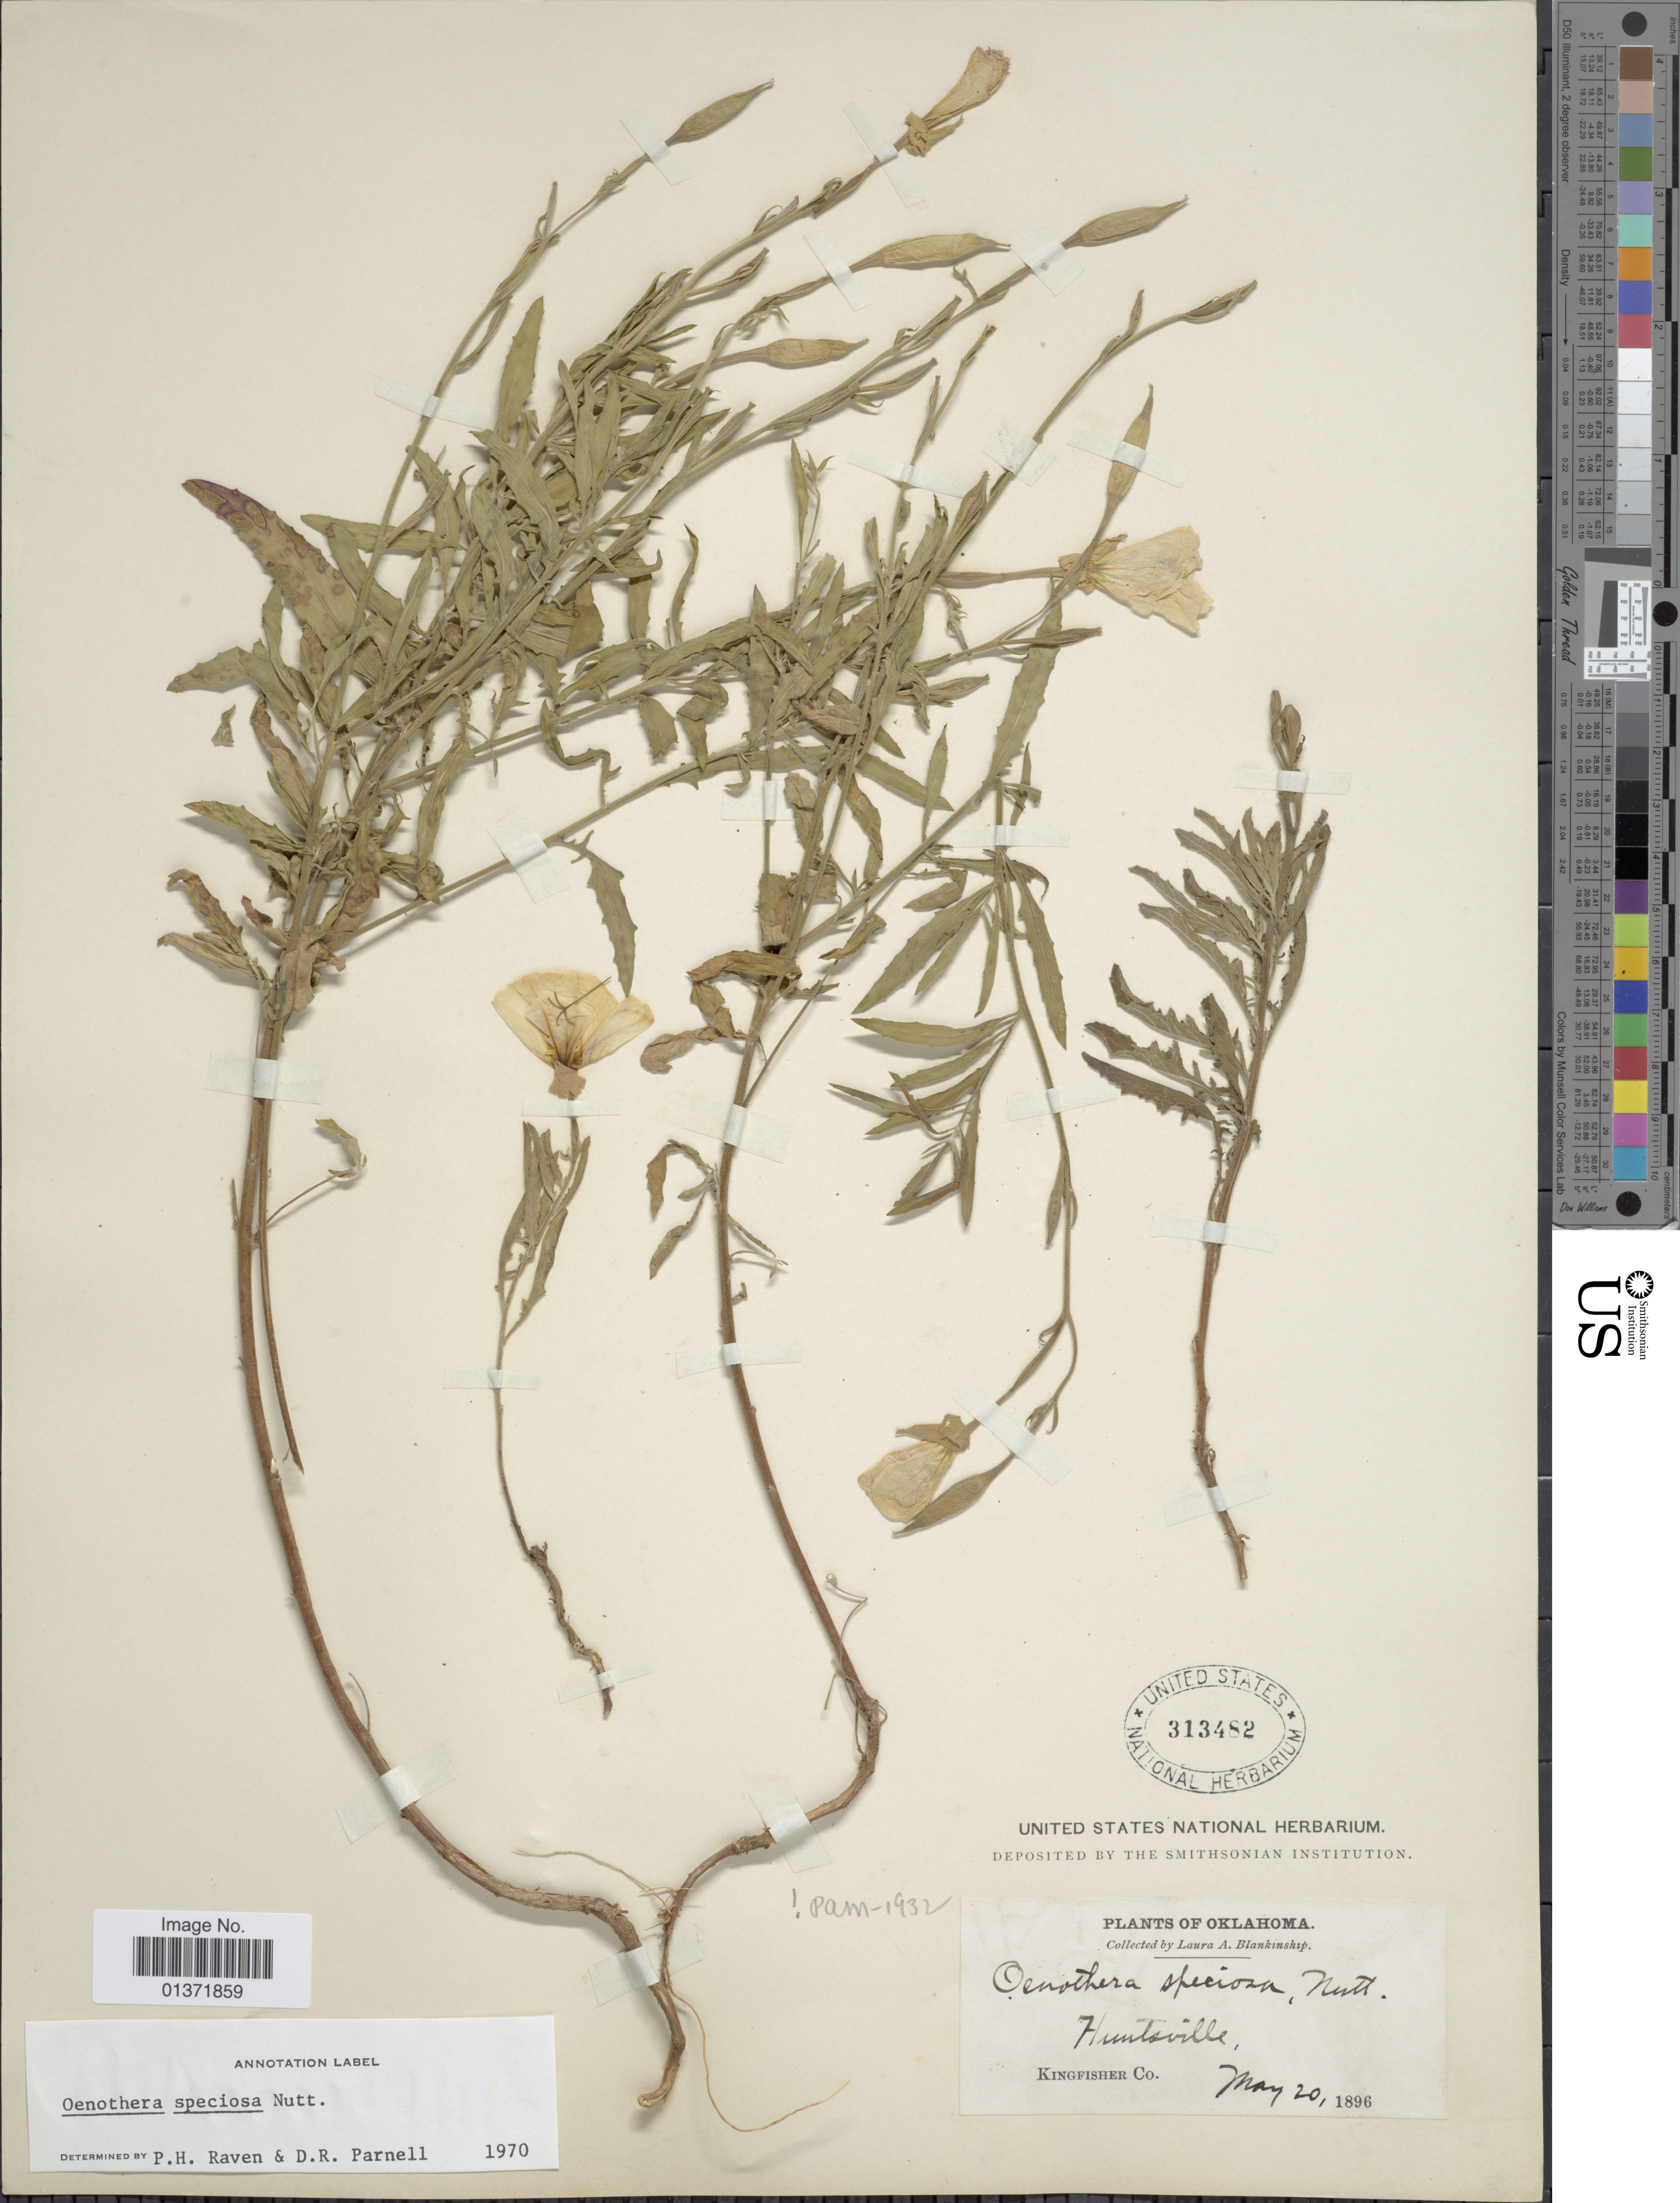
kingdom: Plantae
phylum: Tracheophyta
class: Magnoliopsida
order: Myrtales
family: Onagraceae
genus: Oenothera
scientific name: Oenothera speciosa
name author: Nutt.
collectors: L. A. Blankinship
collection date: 1896-05-20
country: United States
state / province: Oklahoma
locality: Huntsville, Kingfisher Co.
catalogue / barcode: US 313482